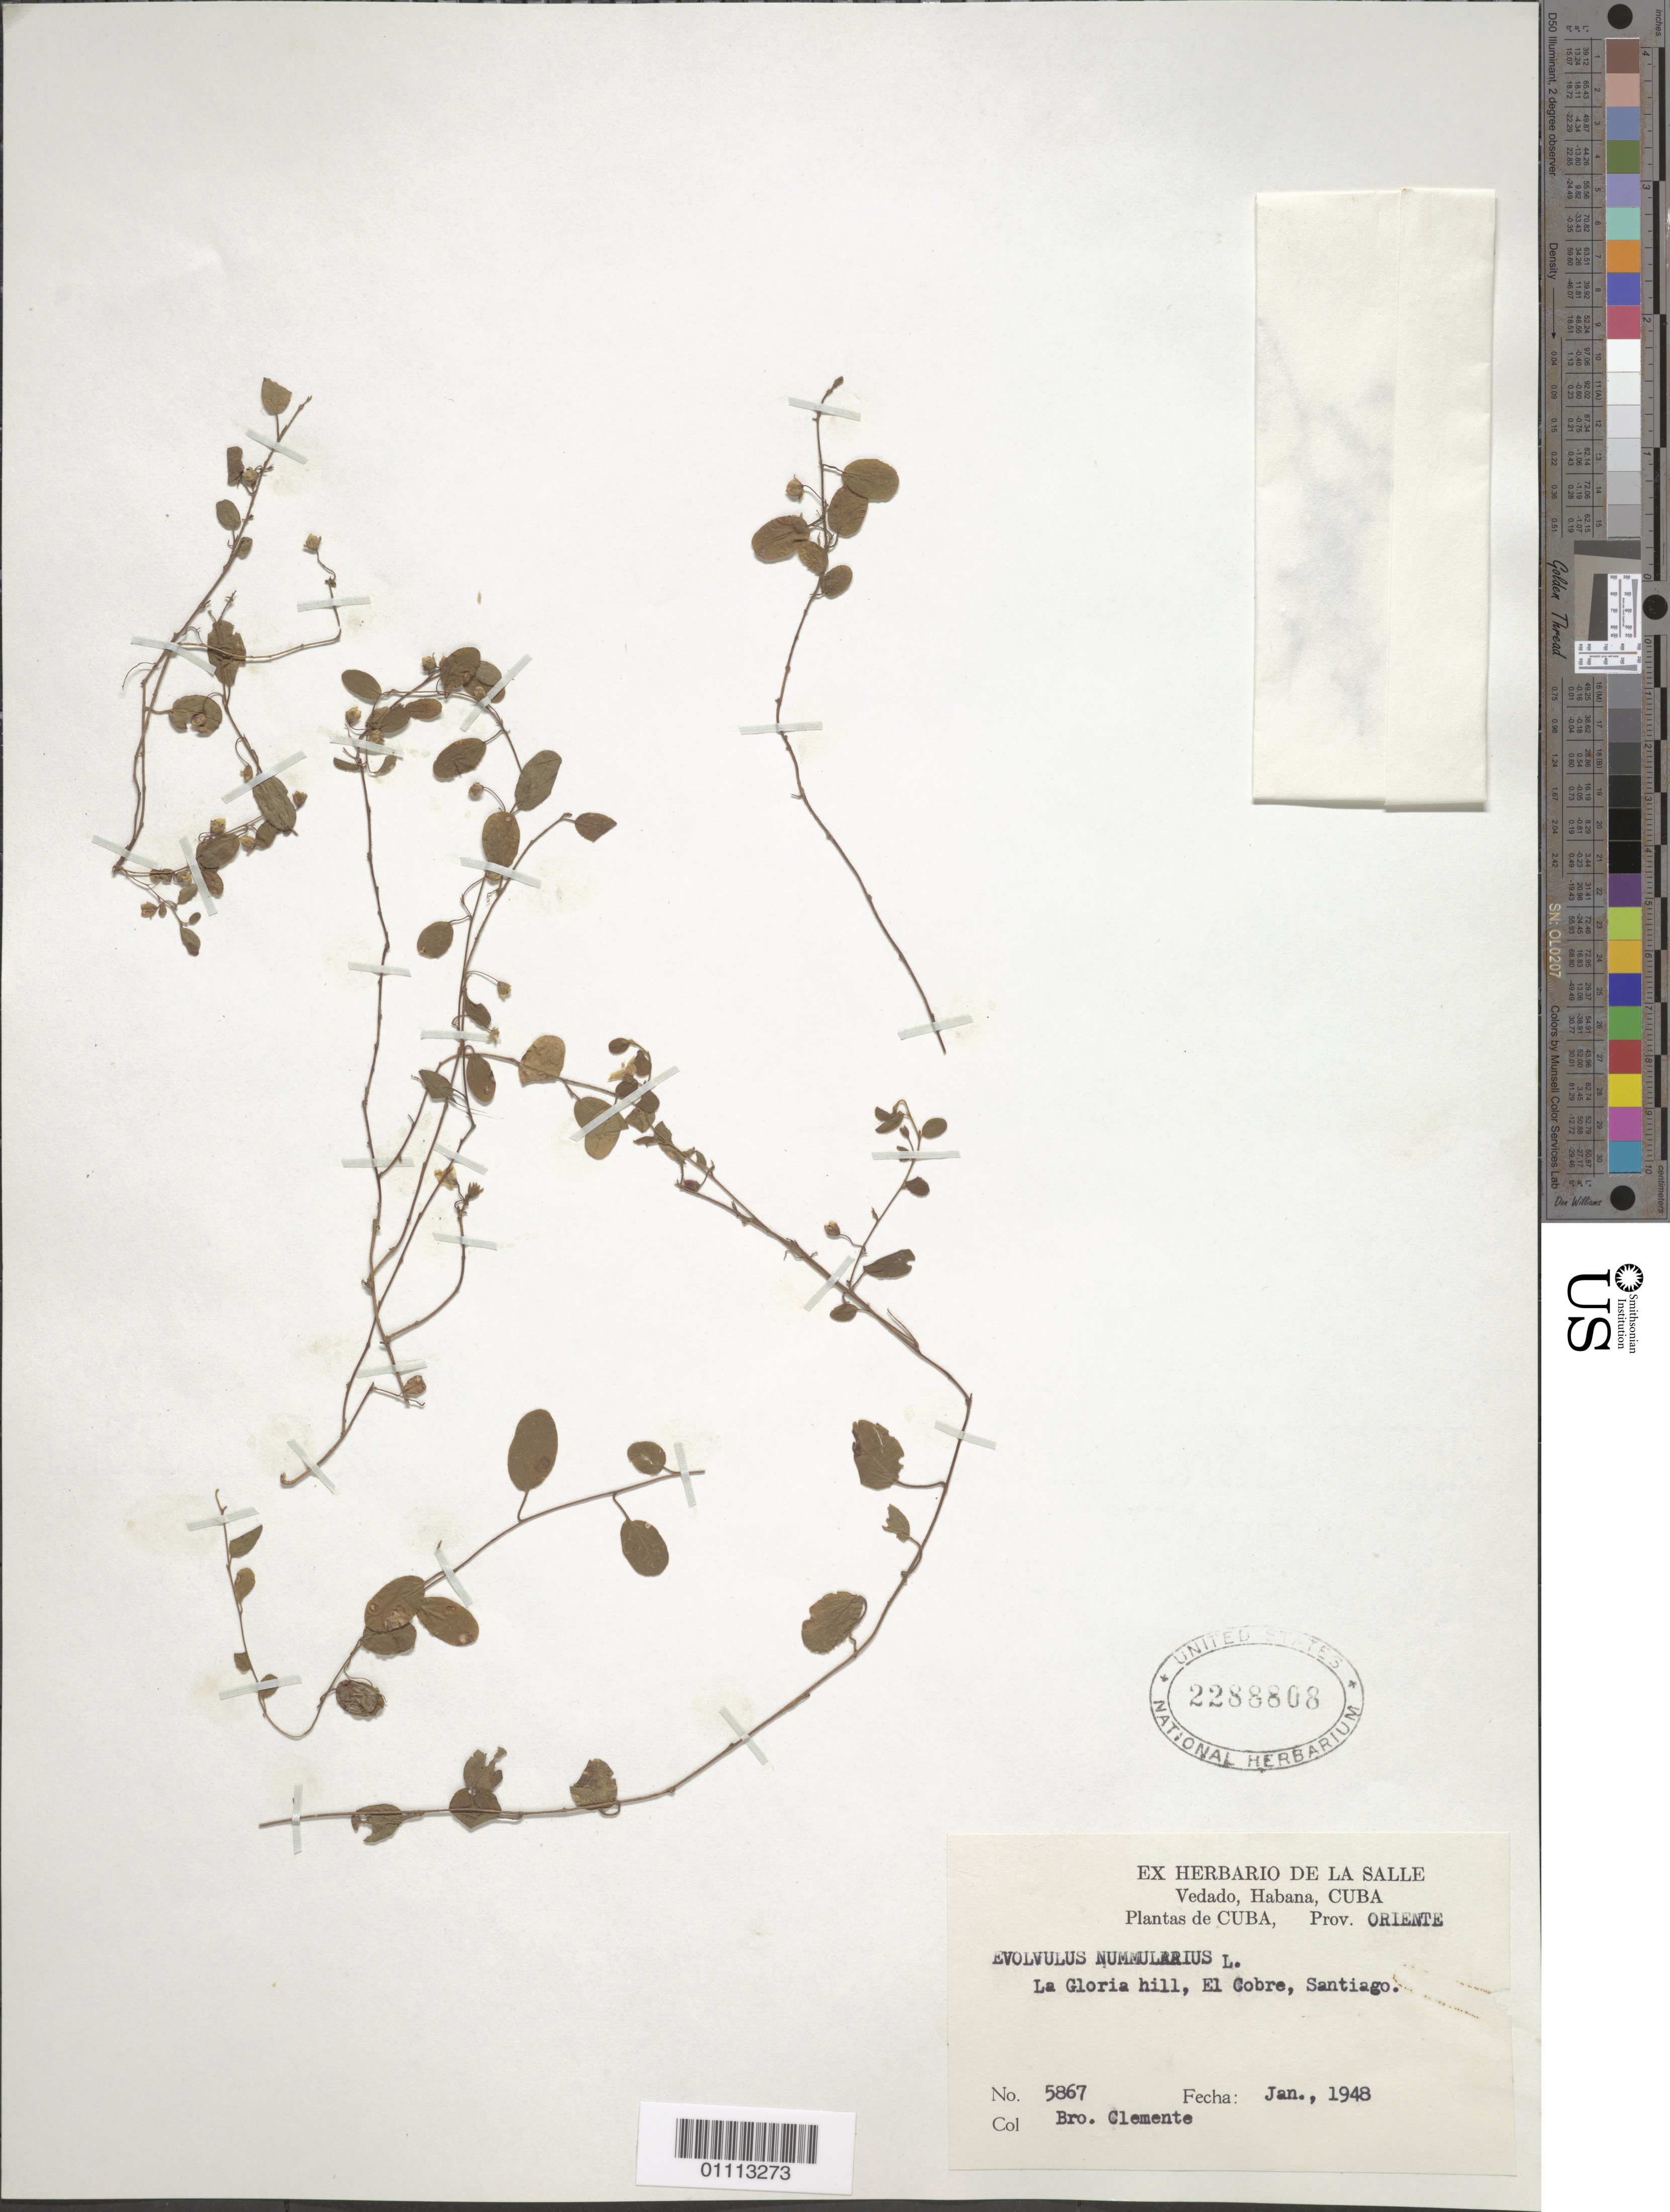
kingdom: Plantae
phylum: Tracheophyta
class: Magnoliopsida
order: Solanales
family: Convolvulaceae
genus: Evolvulus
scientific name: Evolvulus nummularius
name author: (L.) L.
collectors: Bro. Clemente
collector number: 5867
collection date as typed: Jan 1948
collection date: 1948-01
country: Cuba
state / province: Santiago de Cuba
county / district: El Cobre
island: Cuba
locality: La Gloria hill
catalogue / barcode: US 2288808